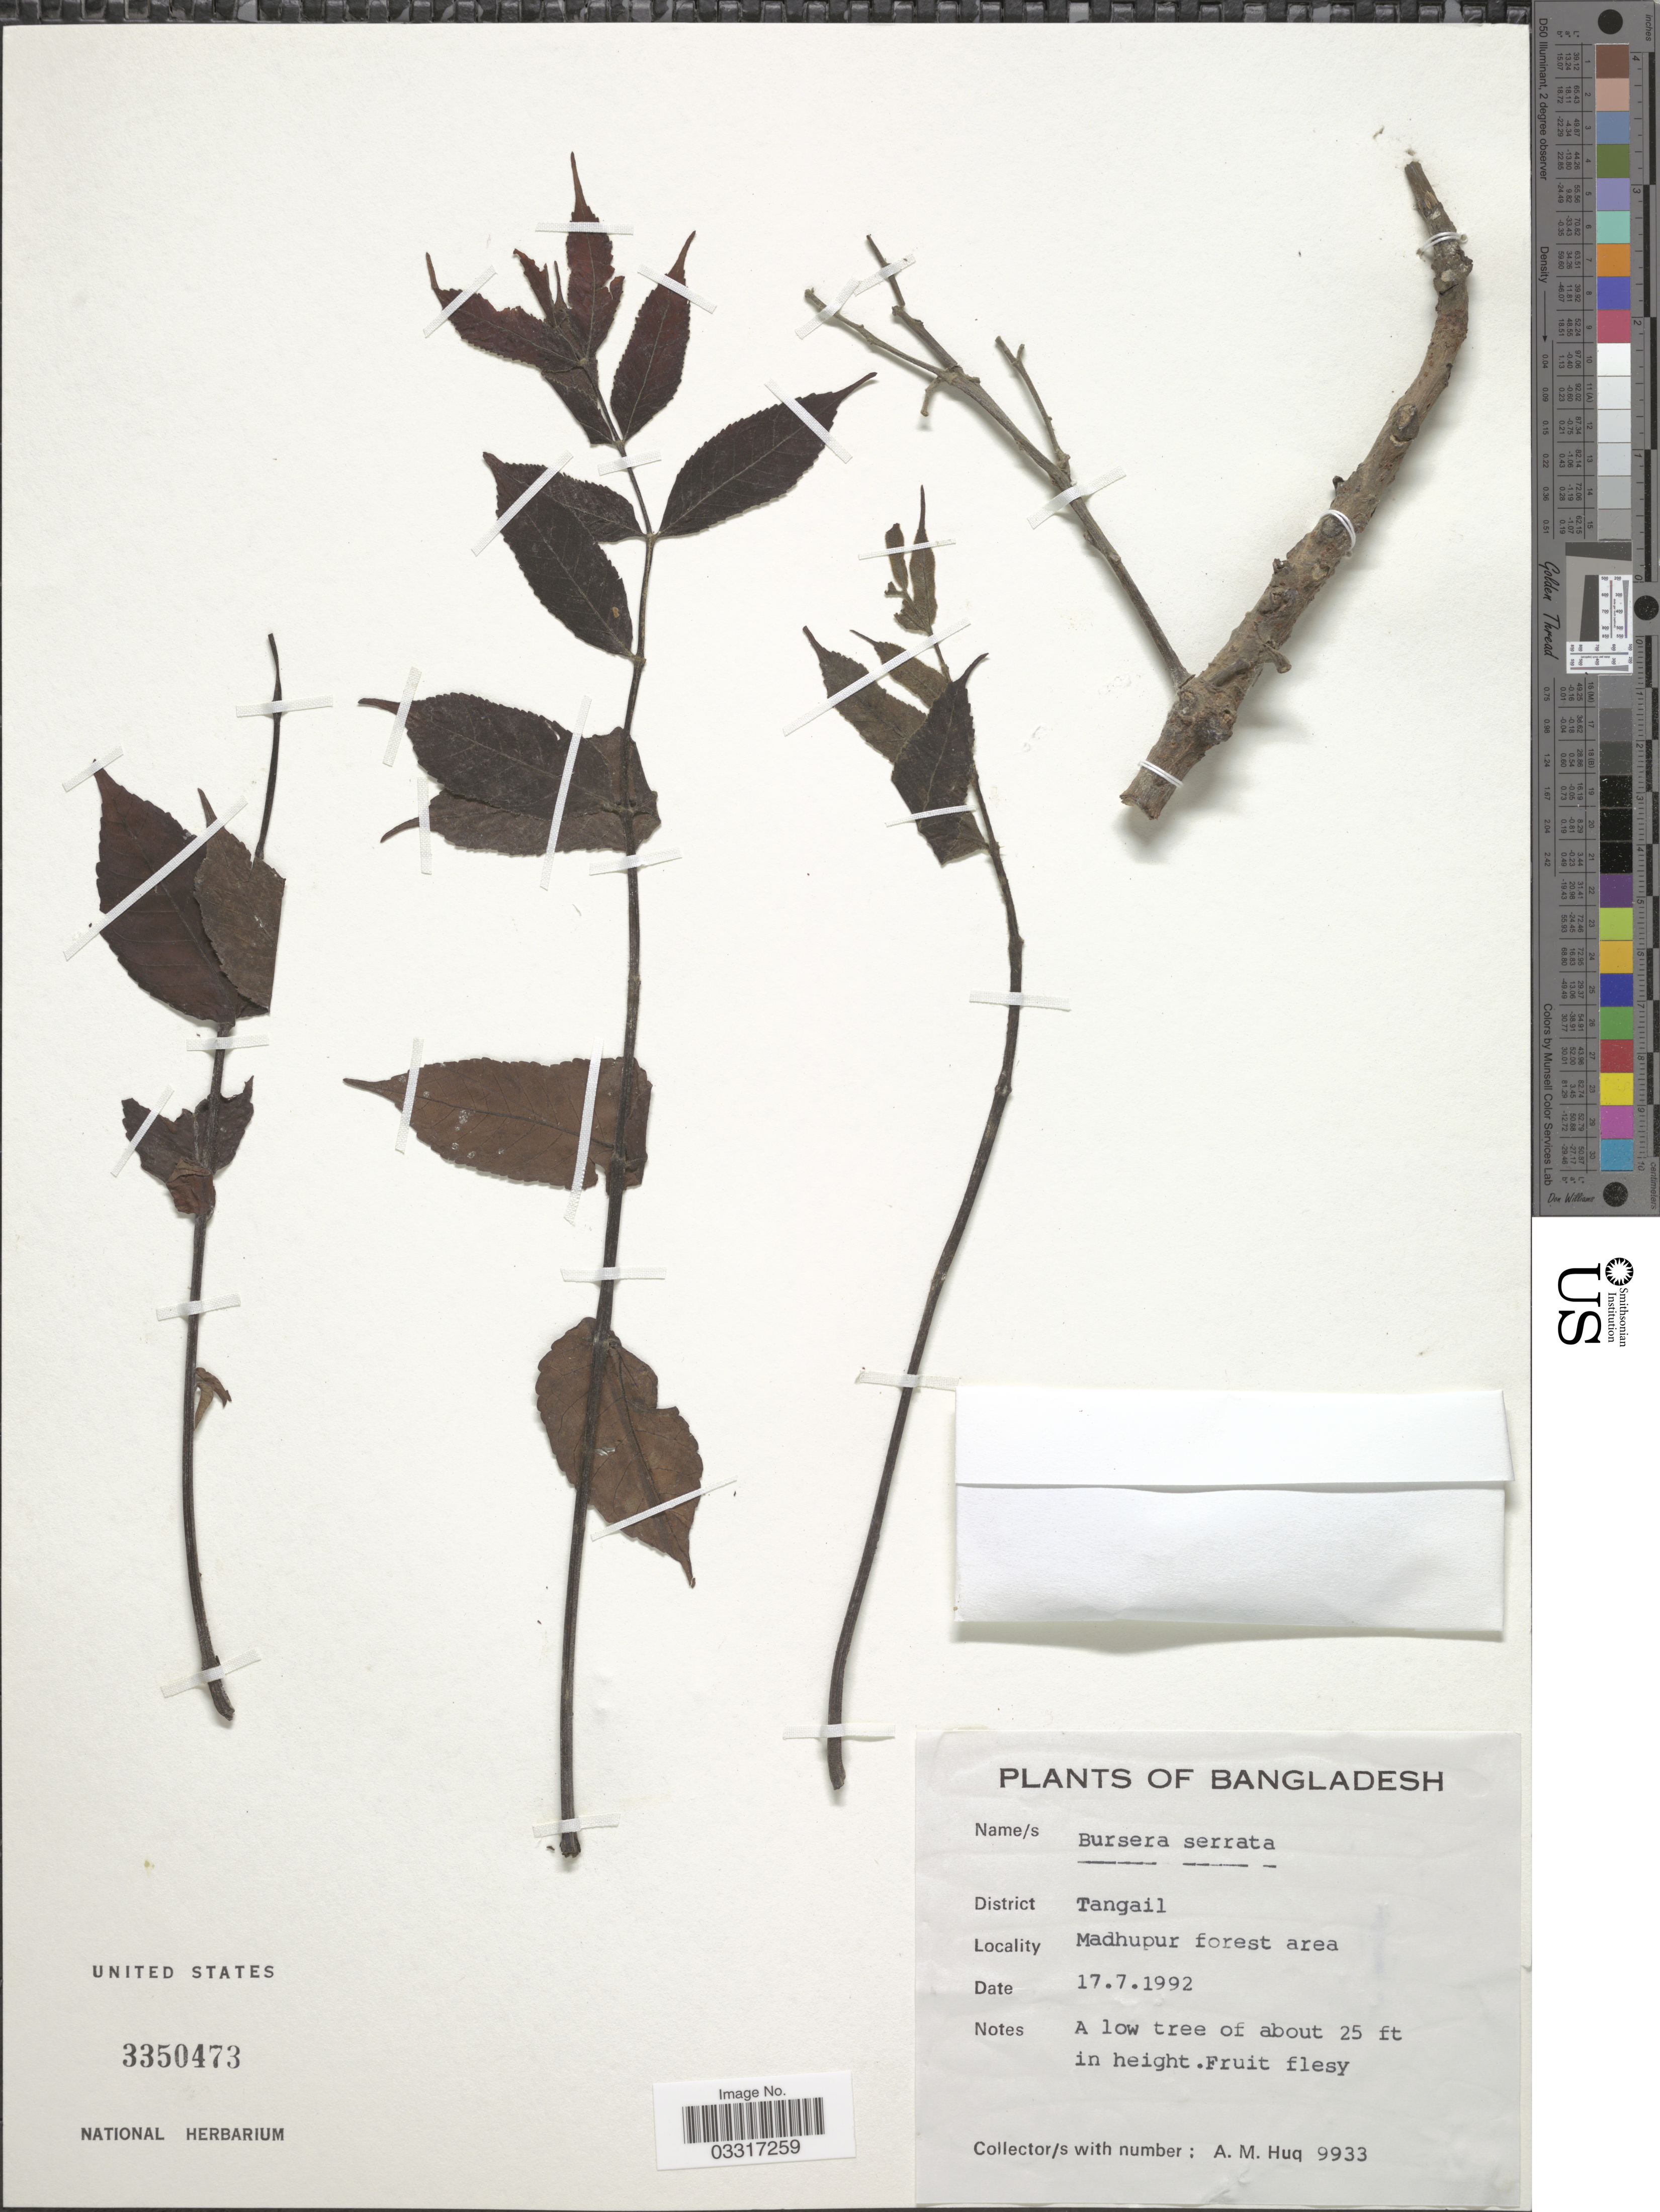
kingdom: Plantae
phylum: Tracheophyta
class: Magnoliopsida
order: Sapindales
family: Burseraceae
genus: Bursera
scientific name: Bursera serrata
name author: Wall. ex Colebr.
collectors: A. Hug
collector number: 9933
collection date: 1992-07-17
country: Bangladesh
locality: District Tangail. Madhupur forest area.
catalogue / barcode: US 3350473